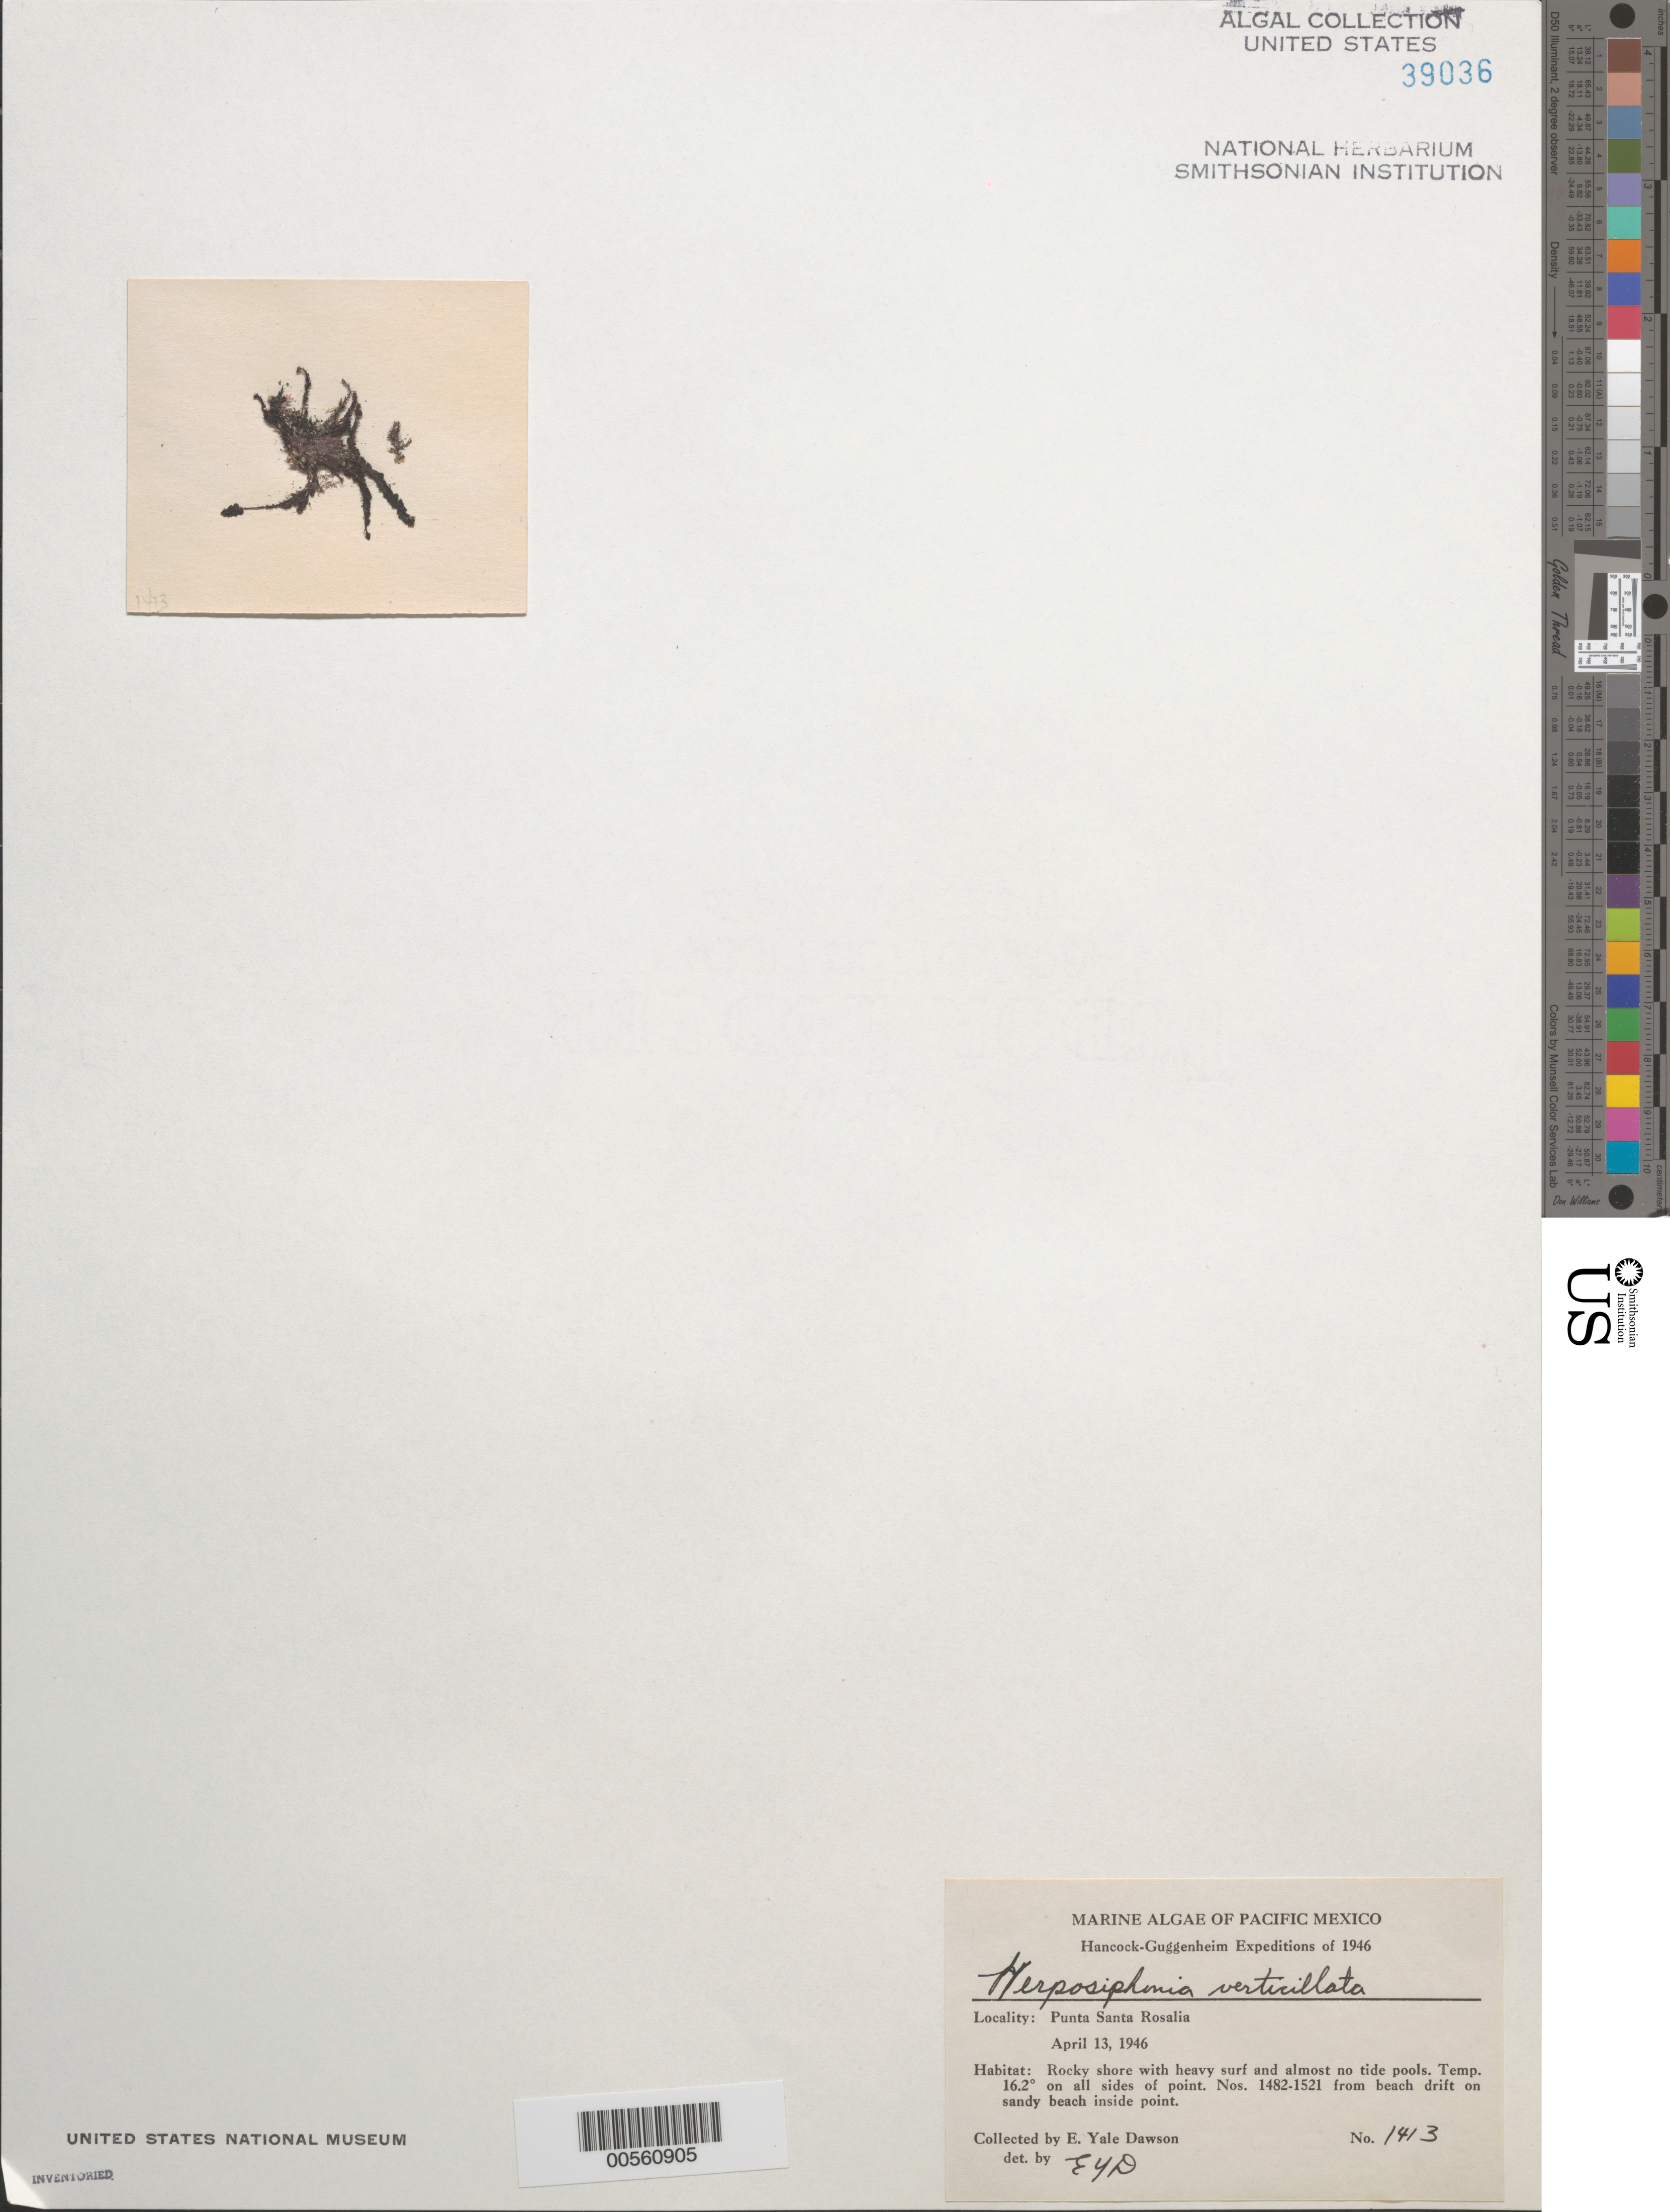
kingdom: Plantae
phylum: Rhodophyta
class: Florideophyceae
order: Ceramiales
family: Rhodomelaceae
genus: Herposiphonia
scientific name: Herposiphonia verticillata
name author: (Harv.) Kylin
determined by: Dawson, E. Y.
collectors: E. Y. Dawson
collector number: EYD 1413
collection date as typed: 13 Apr 1946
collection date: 1946-04-13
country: Mexico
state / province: Baja California Sur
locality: Punta Santa Rosalia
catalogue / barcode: US 39036